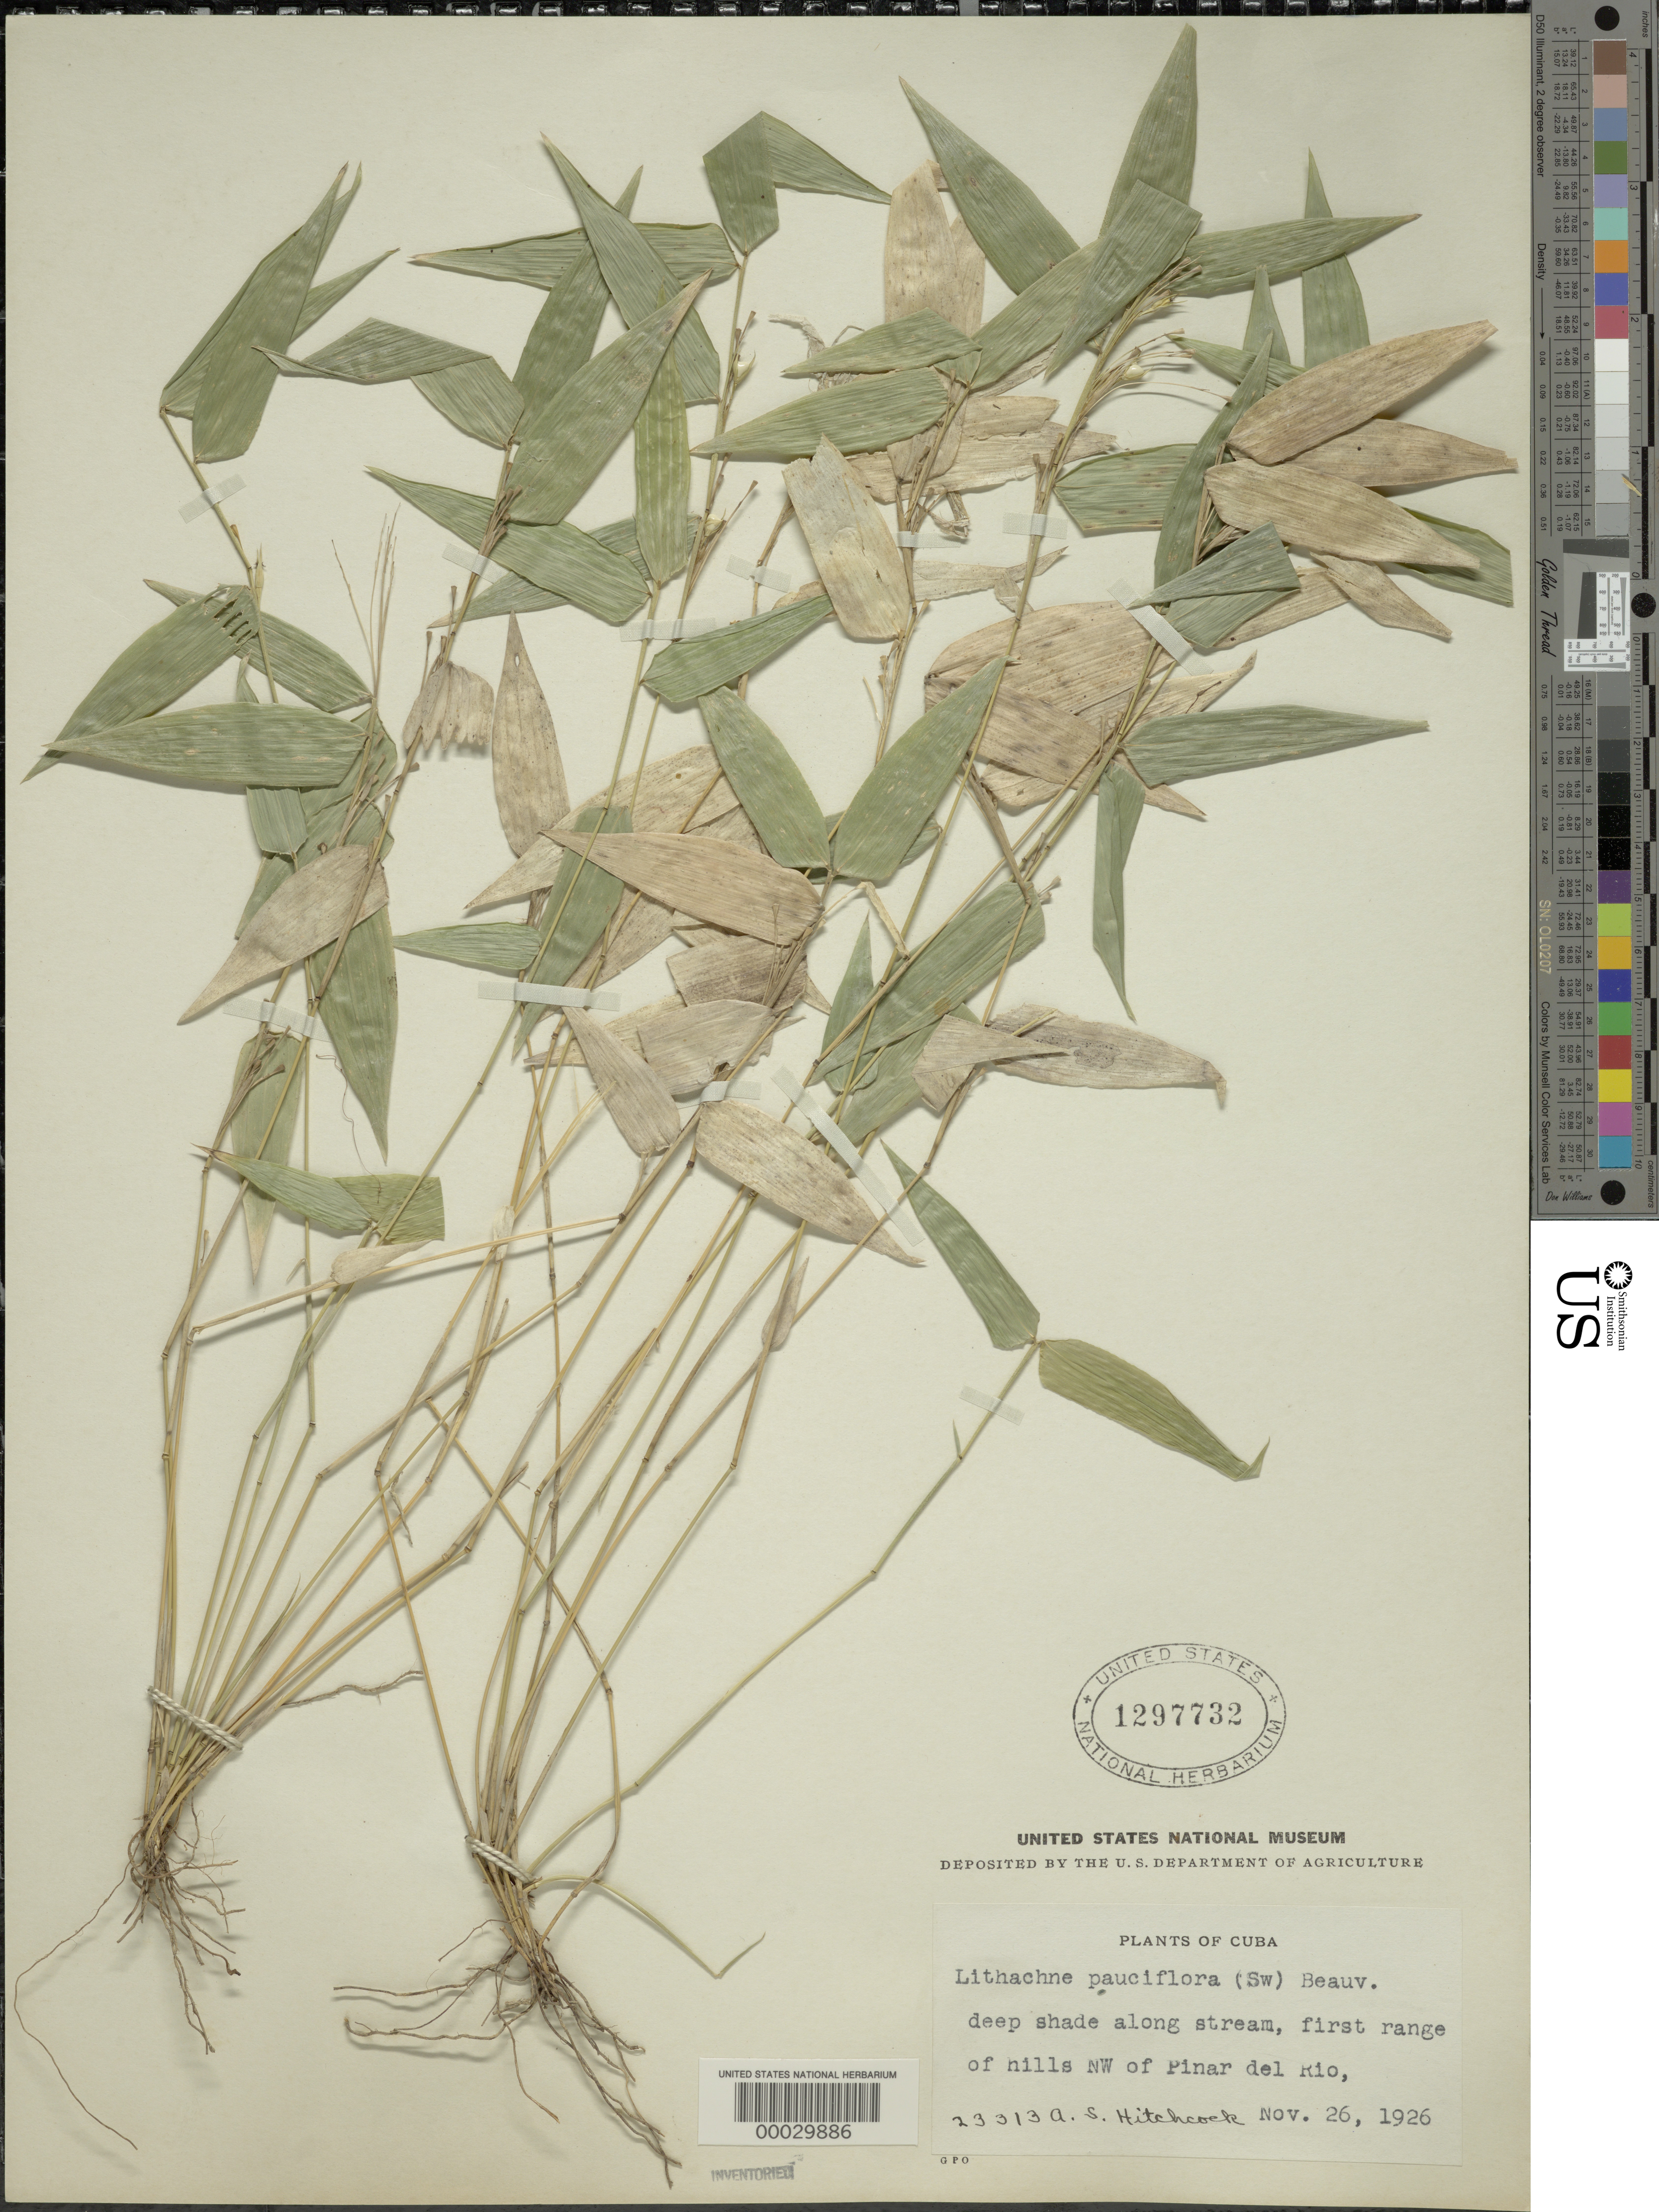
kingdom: Plantae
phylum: Tracheophyta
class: Liliopsida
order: Poales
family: Poaceae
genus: Lithachne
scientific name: Lithachne pauciflora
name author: (Sw.) P. Beauv.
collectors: A. S. Hitchcock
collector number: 23313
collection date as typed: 26 Nov 1926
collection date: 1926-11-26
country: Cuba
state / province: Pinar del Río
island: Greater Antilles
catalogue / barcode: US 1297732